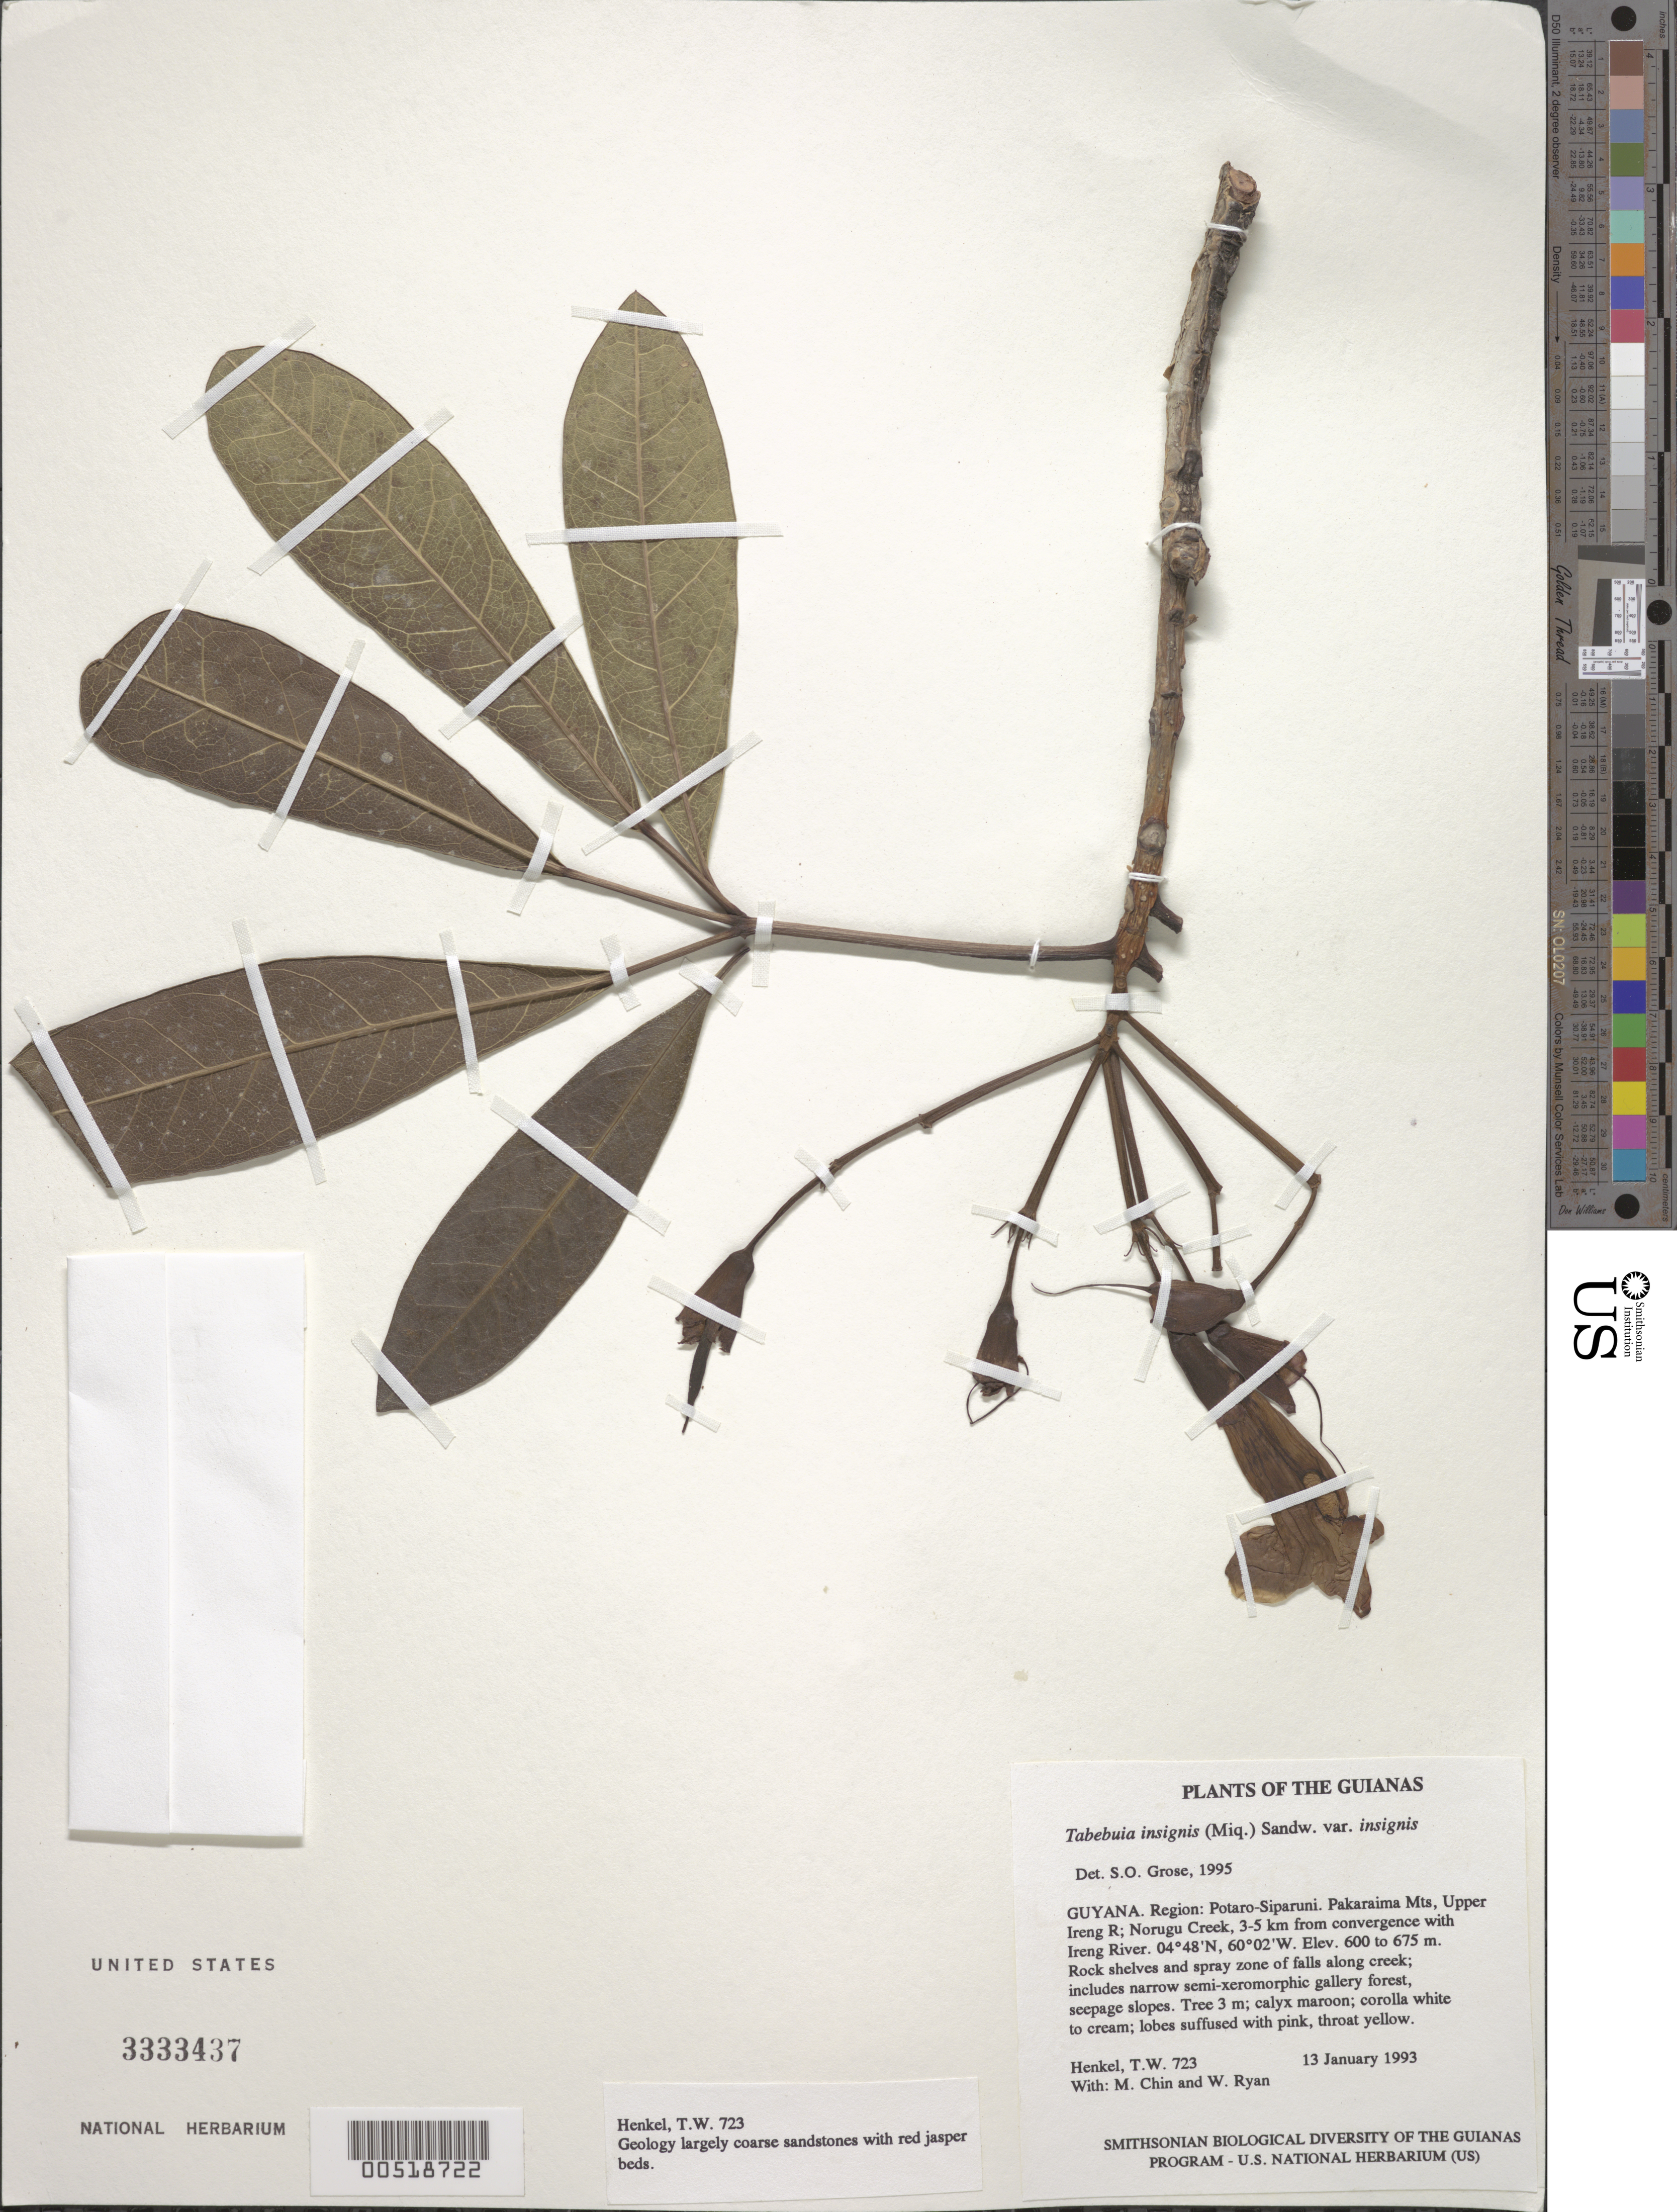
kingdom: Plantae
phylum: Tracheophyta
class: Magnoliopsida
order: Lamiales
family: Bignoniaceae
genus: Tabebuia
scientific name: Tabebuia insignis var. insignis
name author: (Miq.) Sandwith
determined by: Grose, S. O.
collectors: T. Henkel, M. Chin & W. Ryan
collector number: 723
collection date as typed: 13 January 1993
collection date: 1993-01-13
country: Guyana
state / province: Potaro-Siparuni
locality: Pakaraima Mts, Upper Ireng R; Norugu Creek, 3-5 km from convergence with Ireng River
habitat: Rock shelves and spray zone of falls along creek; includes narrow semi-xeromorphic gallery forest, seepage slopes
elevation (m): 600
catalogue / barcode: US 3333437